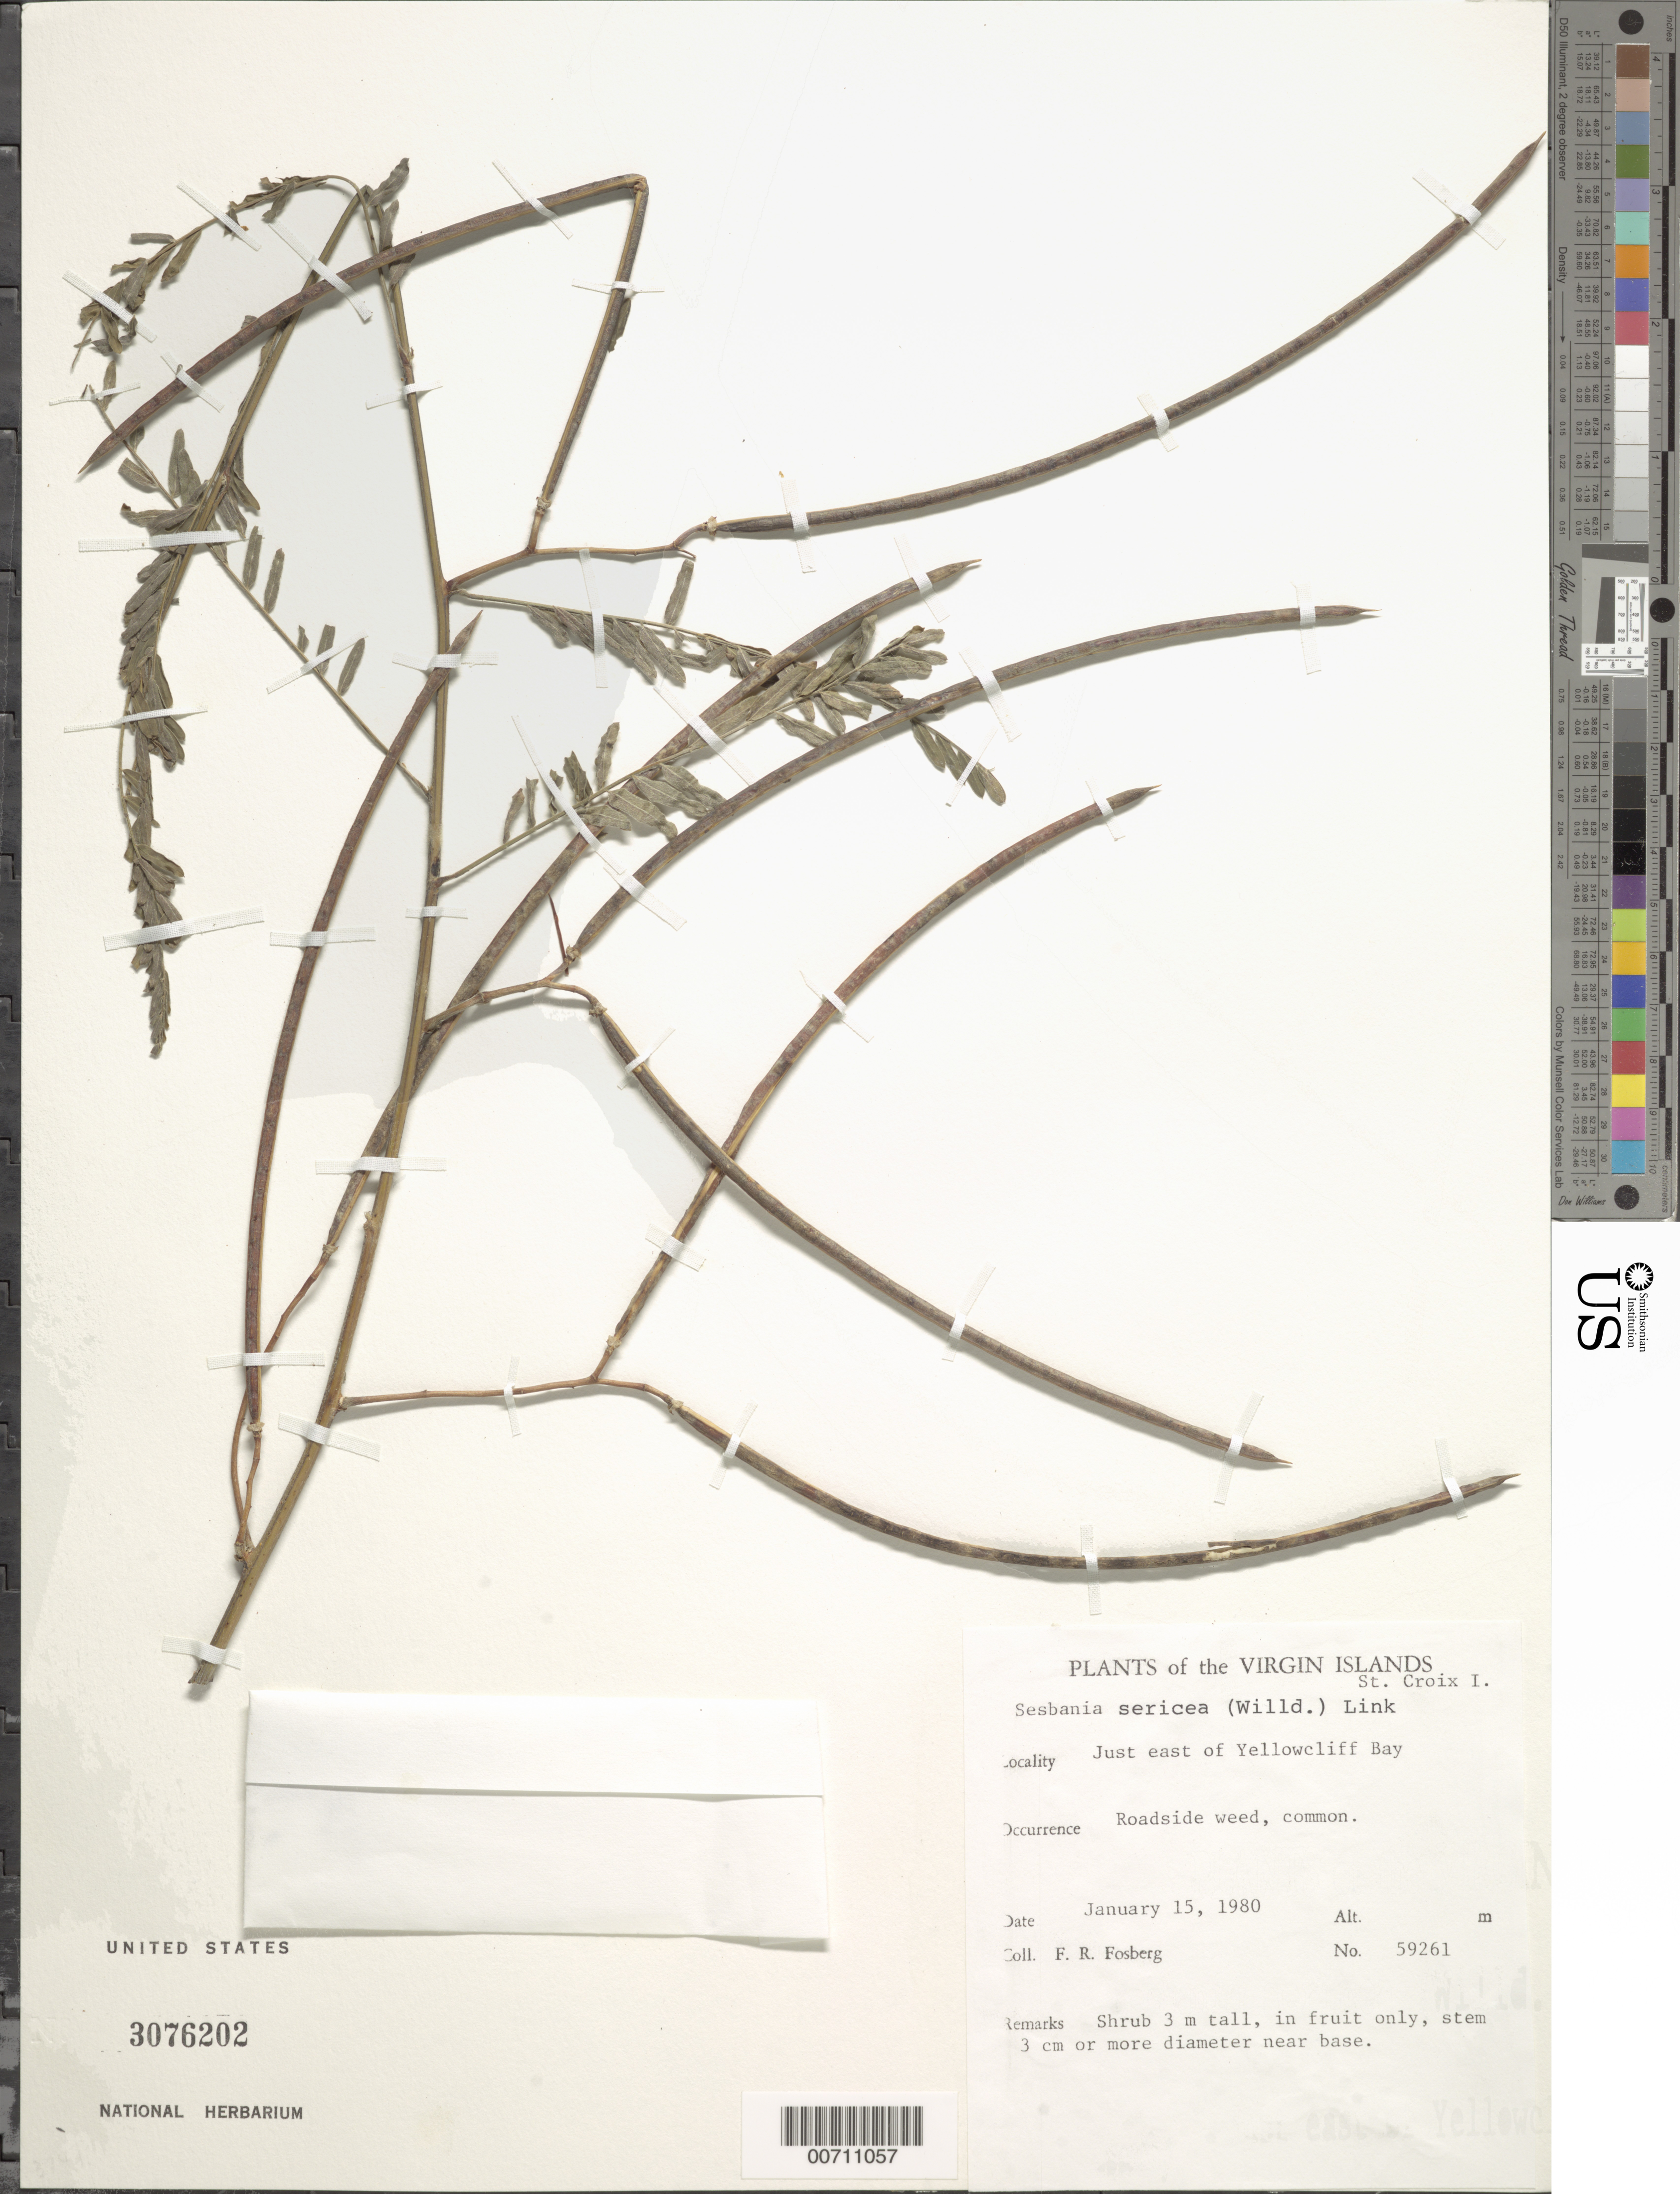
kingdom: Plantae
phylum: Tracheophyta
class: Magnoliopsida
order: Fabales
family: Fabaceae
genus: Sesbania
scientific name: Sesbania sericea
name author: (Willd.) Link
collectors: F. R. Fosberg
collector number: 59261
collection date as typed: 15 Jan 1980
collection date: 1980-01-15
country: U.S. Virgin Islands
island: St. Croix Island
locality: Yellowcliff Bay, just E of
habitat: Roadside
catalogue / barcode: US 3076202